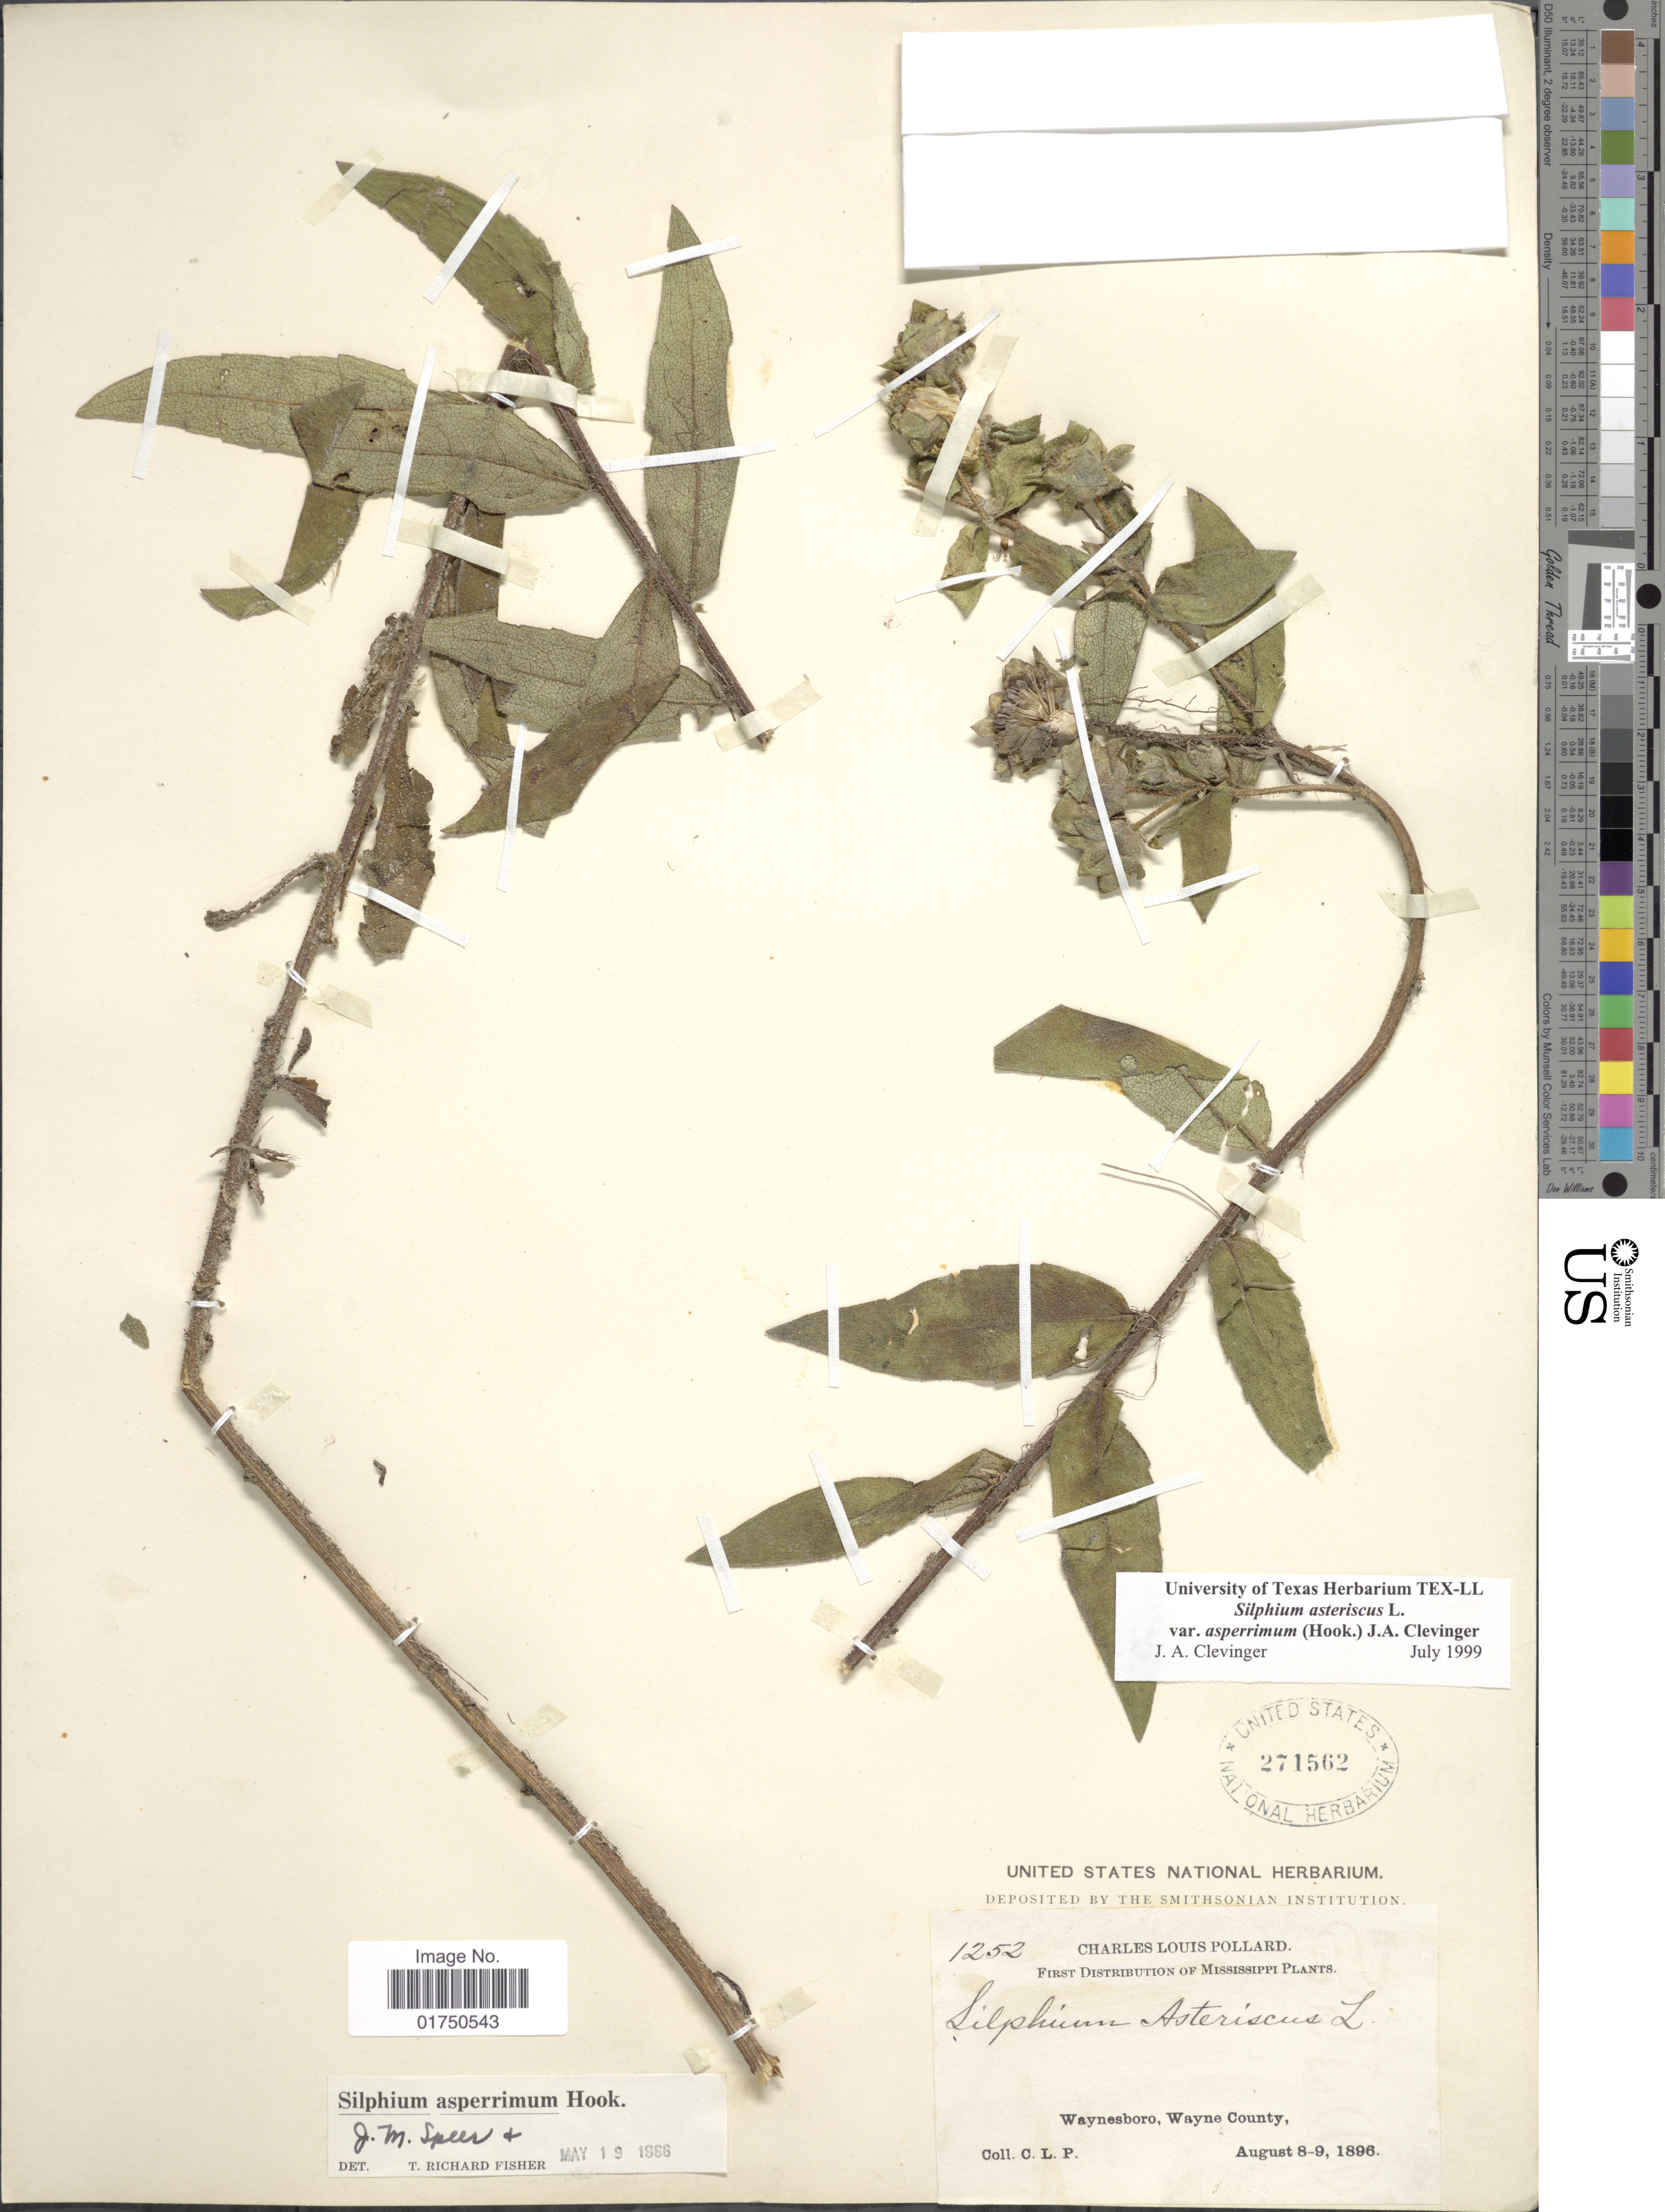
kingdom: Plantae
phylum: Tracheophyta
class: Magnoliopsida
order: Asterales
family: Asteraceae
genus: Silphium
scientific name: Silphium asteriscus var. asperrimum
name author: (Hook.) Clevinger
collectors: C. L. Pollard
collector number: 1252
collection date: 1896-08-08/1896-08-09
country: United States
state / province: Mississippi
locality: Waynesboro, Wayne County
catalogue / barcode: US 271562